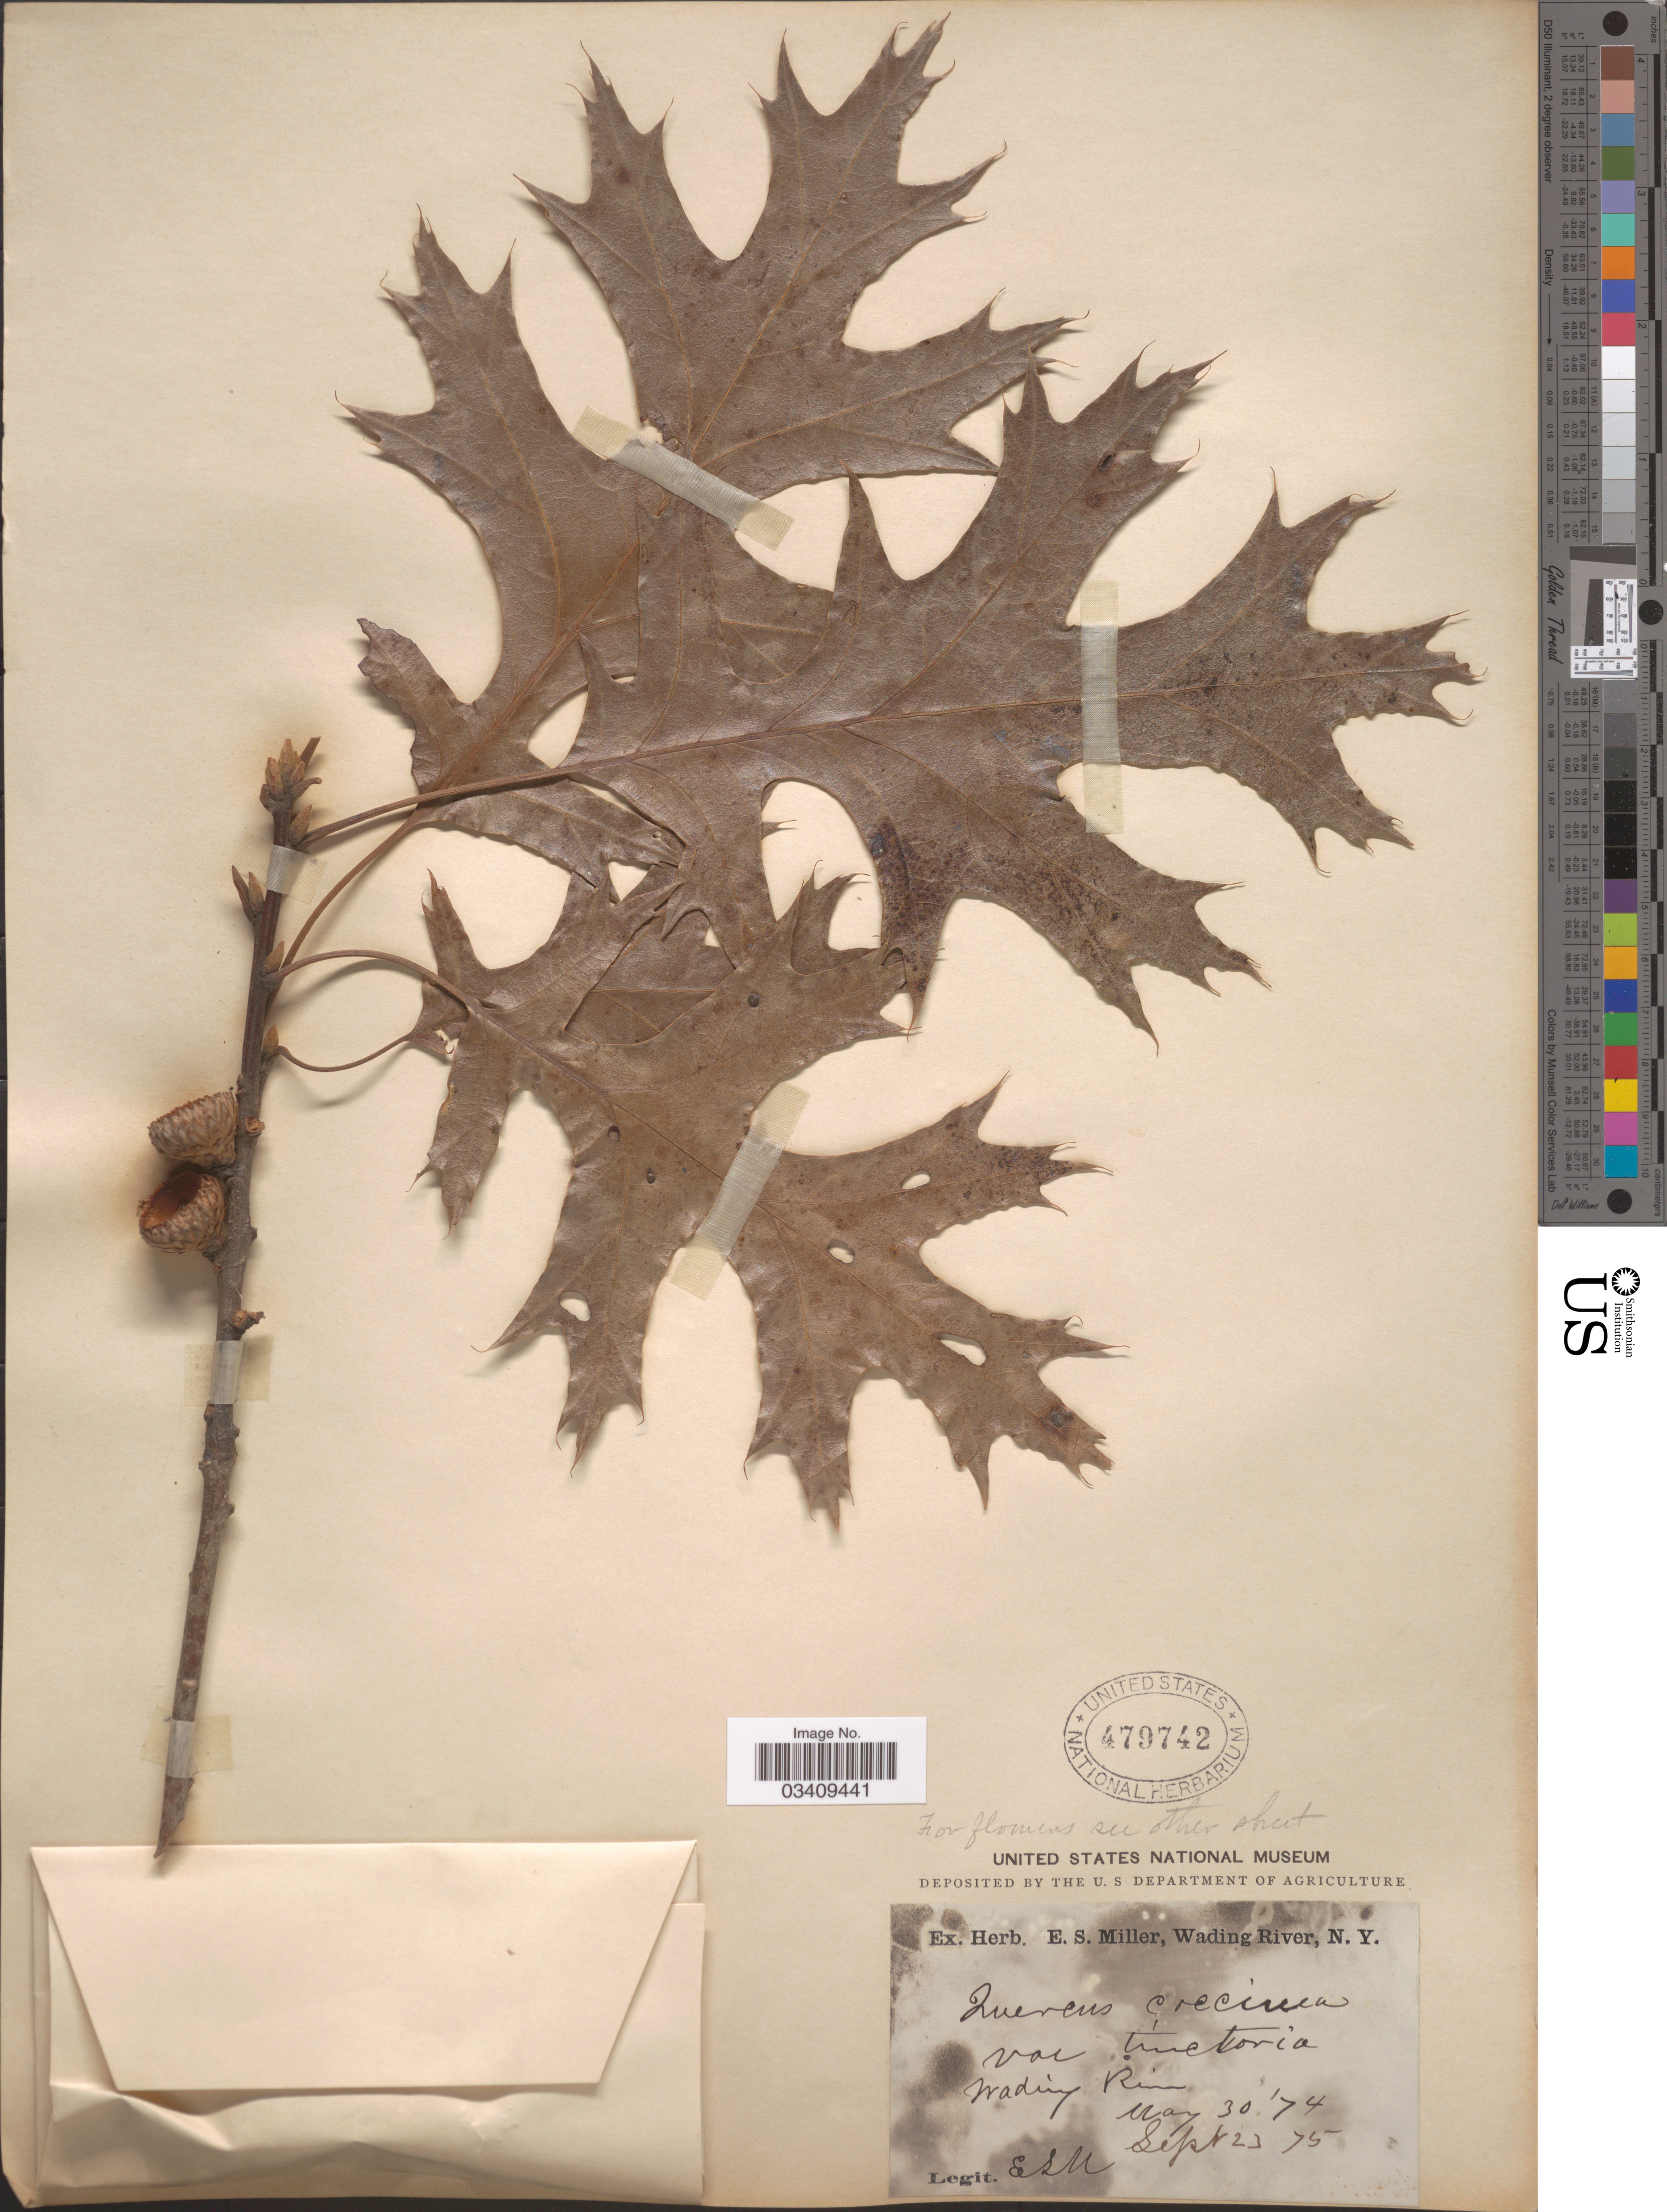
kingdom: Plantae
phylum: Tracheophyta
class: Magnoliopsida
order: Fagales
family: Fagaceae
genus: Quercus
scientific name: Quercus velutina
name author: Lam.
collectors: E. S. Miller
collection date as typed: Transcribed d/m/y: 30/5/74 to 23/9/75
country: United States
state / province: New York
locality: Wading River.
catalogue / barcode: US 479742